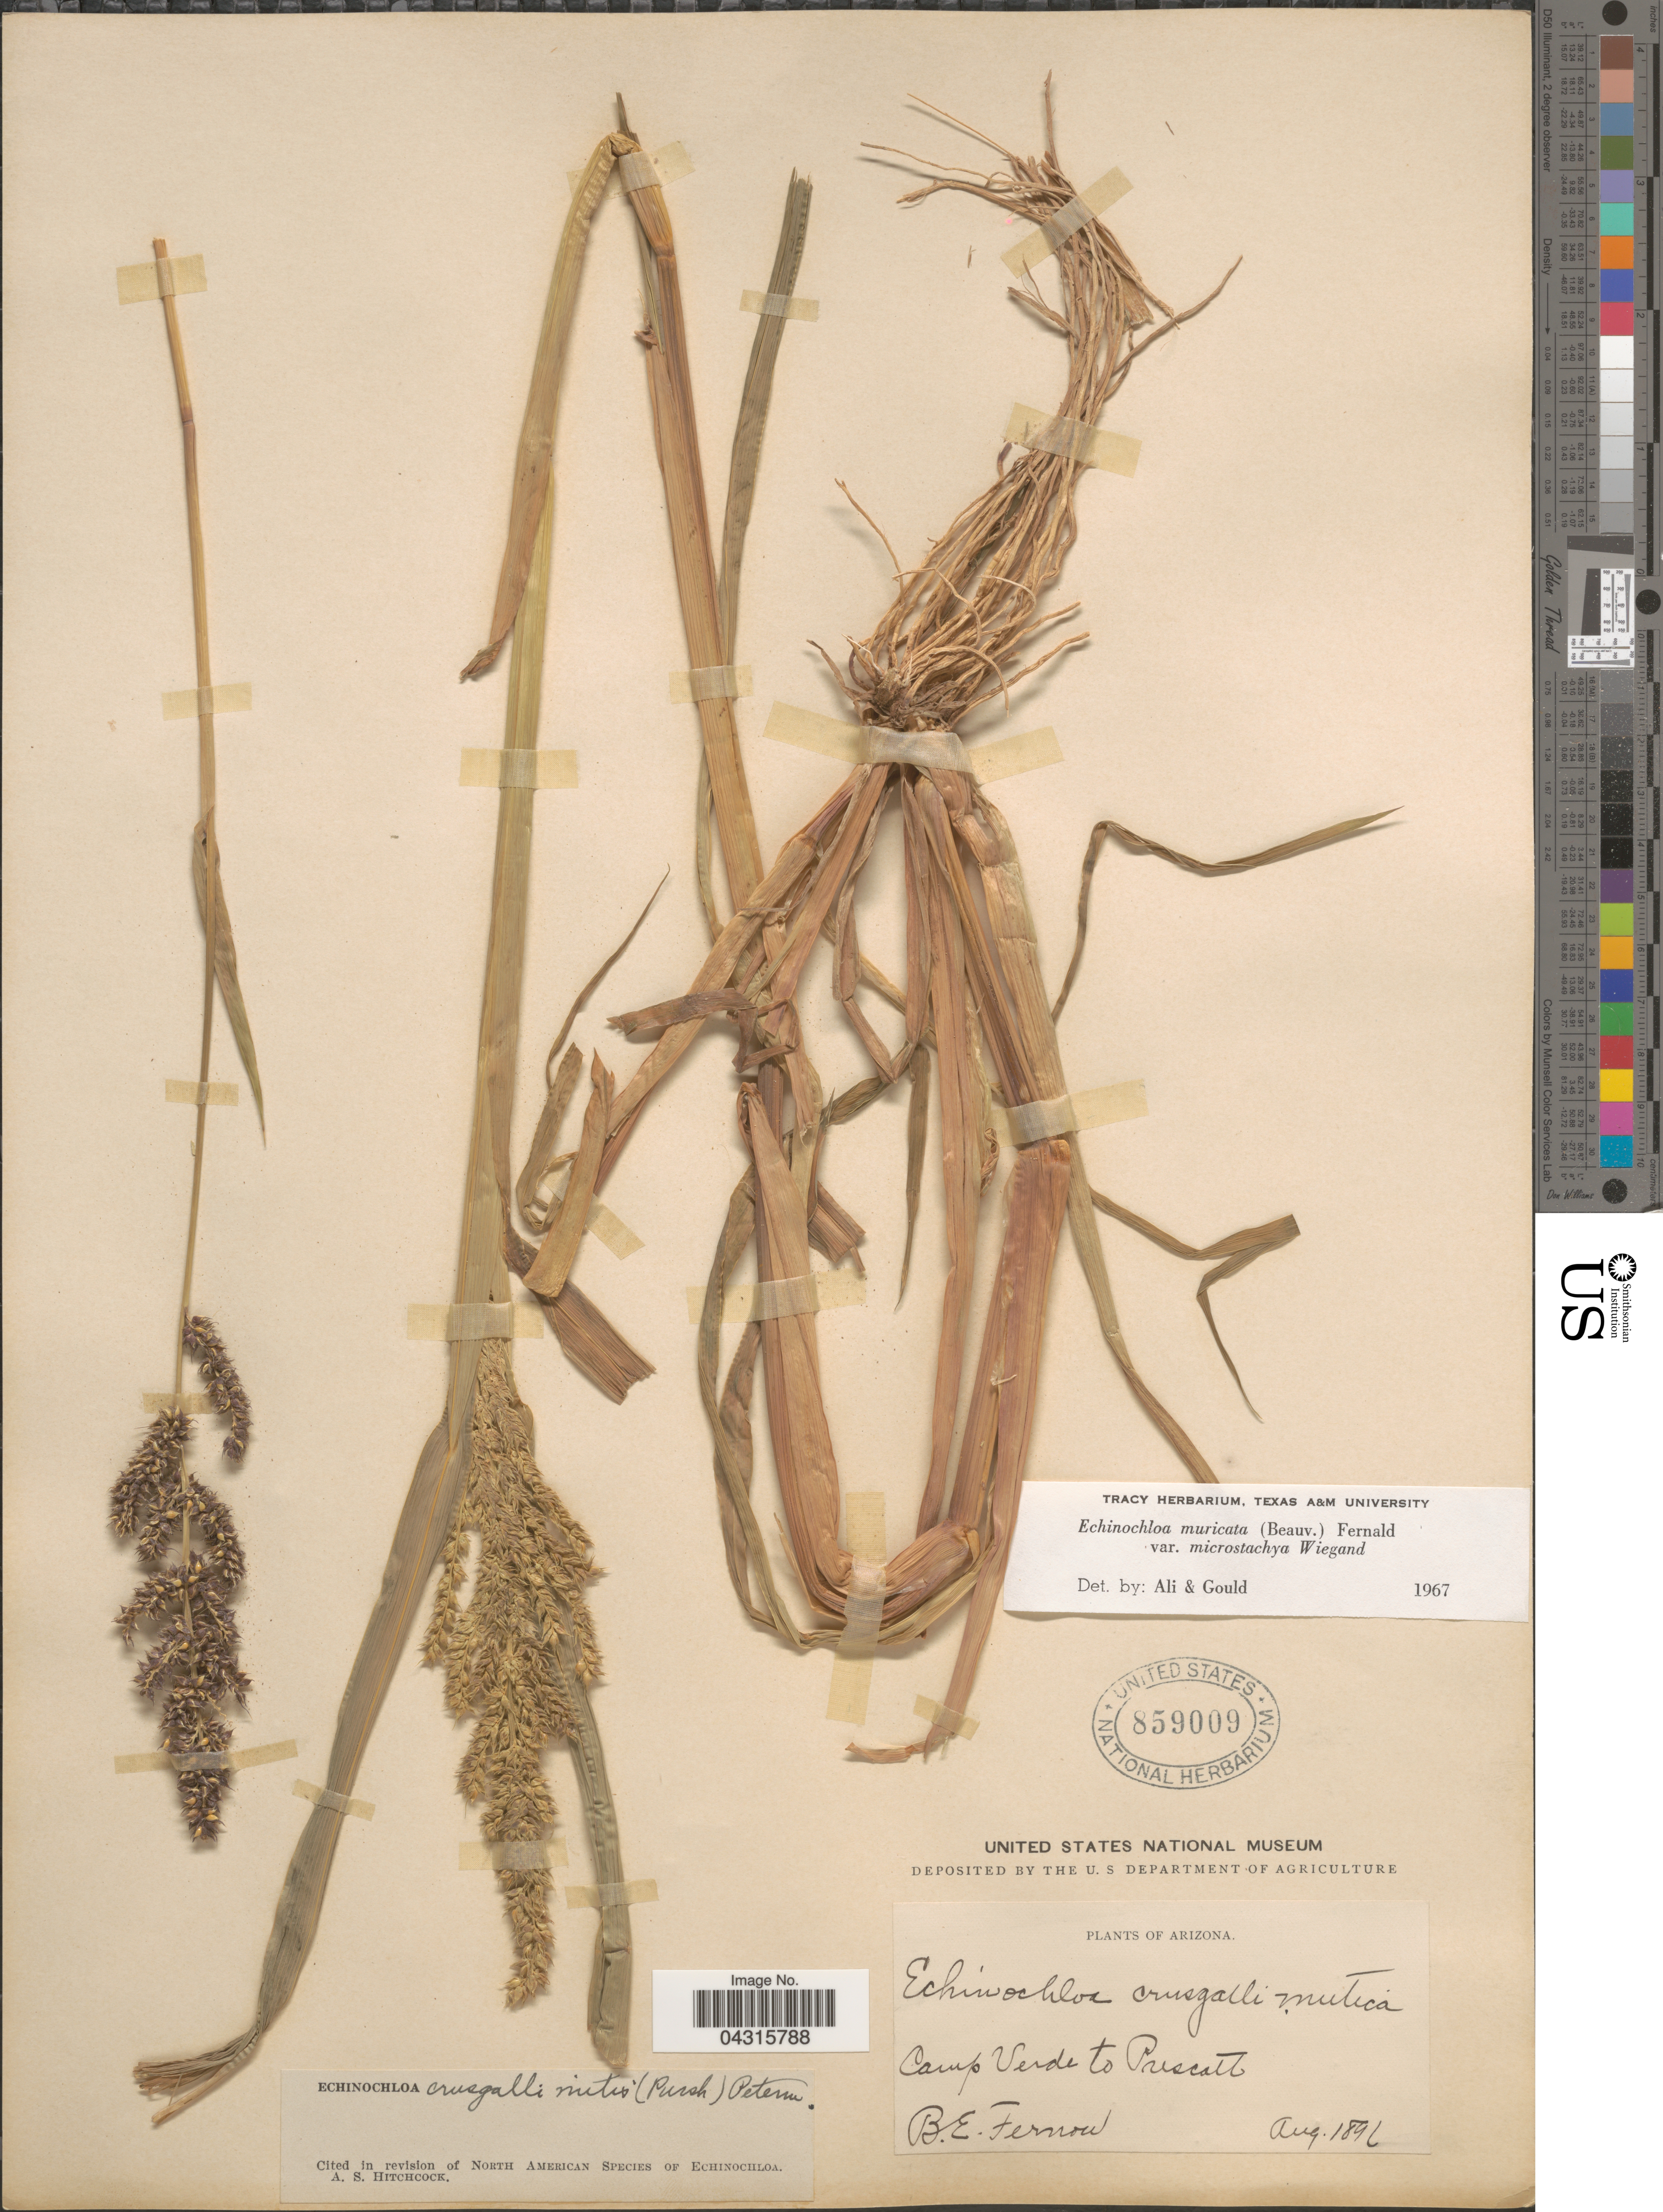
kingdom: Plantae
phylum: Tracheophyta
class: Liliopsida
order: Poales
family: Poaceae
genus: Echinochloa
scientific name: Echinochloa muricata var. microstachya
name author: Wiegand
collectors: B. Fernow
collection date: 1896-08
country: United States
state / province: Arizona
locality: Camp Verde to Prescott.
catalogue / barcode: US 859009